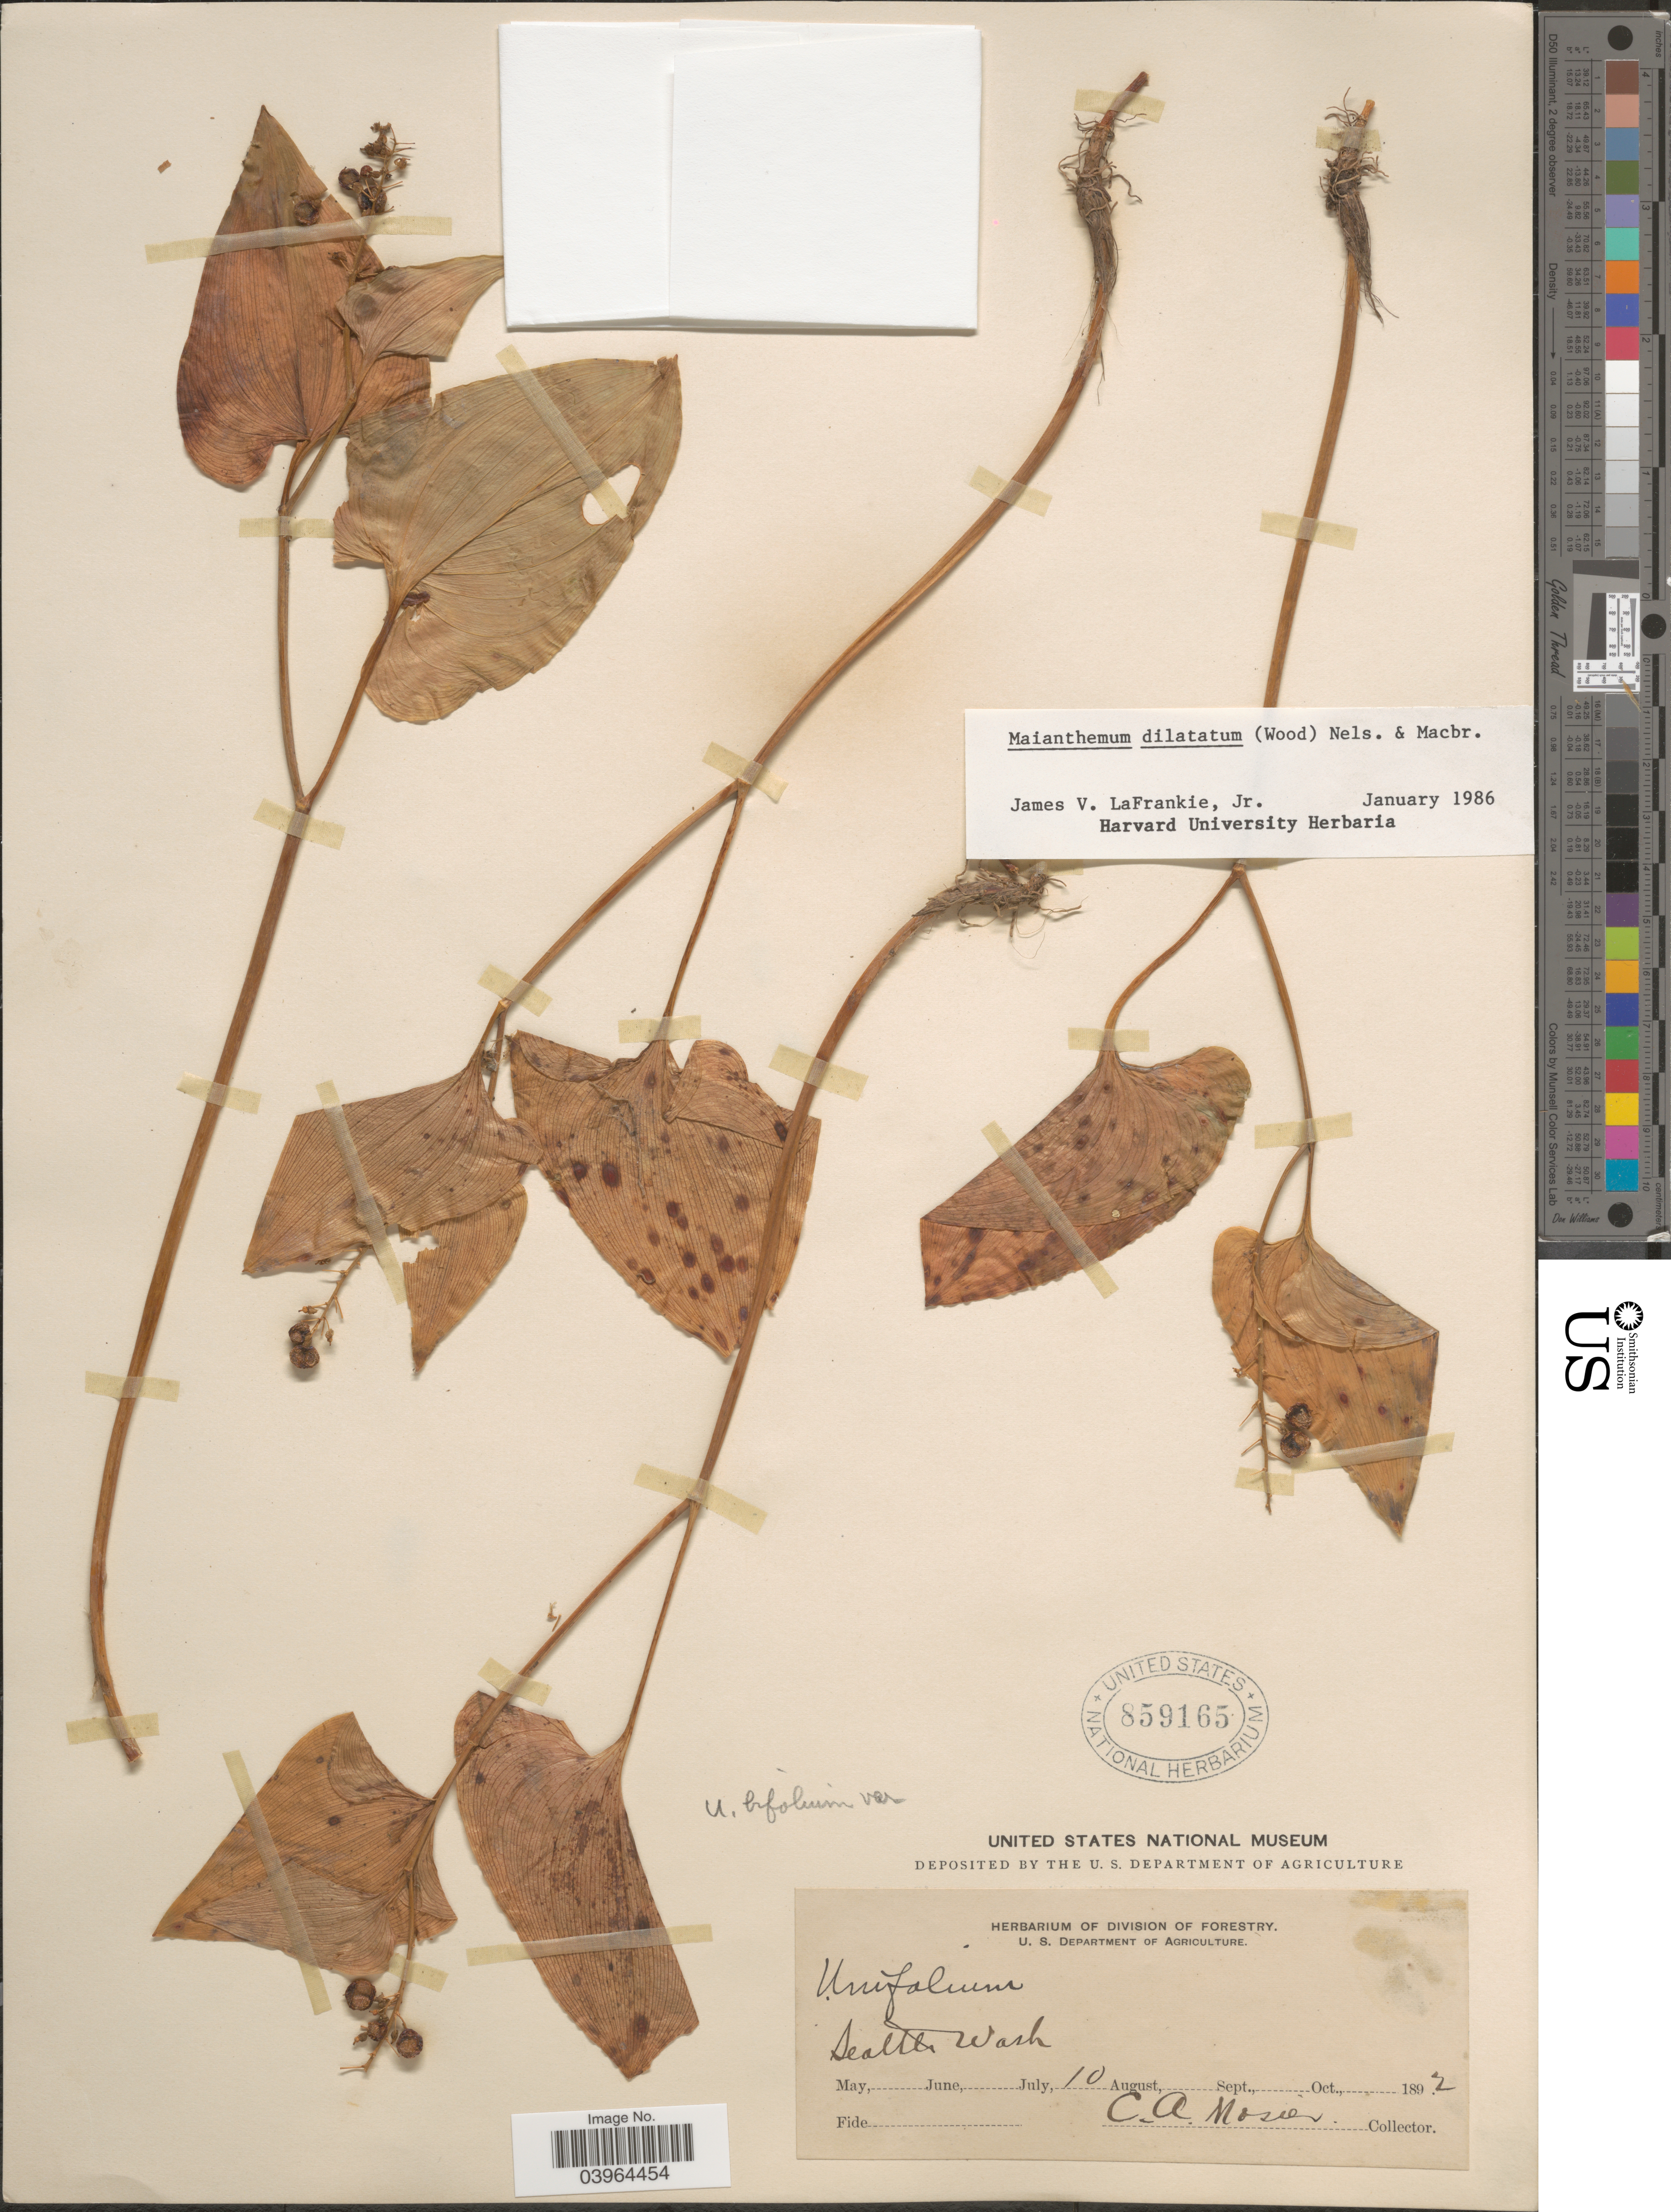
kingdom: Plantae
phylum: Tracheophyta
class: Liliopsida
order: Asparagales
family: Asparagaceae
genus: Maianthemum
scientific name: Maianthemum dilatatum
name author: (Alph. Wood) A. Nelson & J.F. Macbr.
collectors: C. A. Mosier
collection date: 1892-07-10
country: United States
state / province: Washington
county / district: King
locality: Seattle.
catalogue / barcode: US 859165